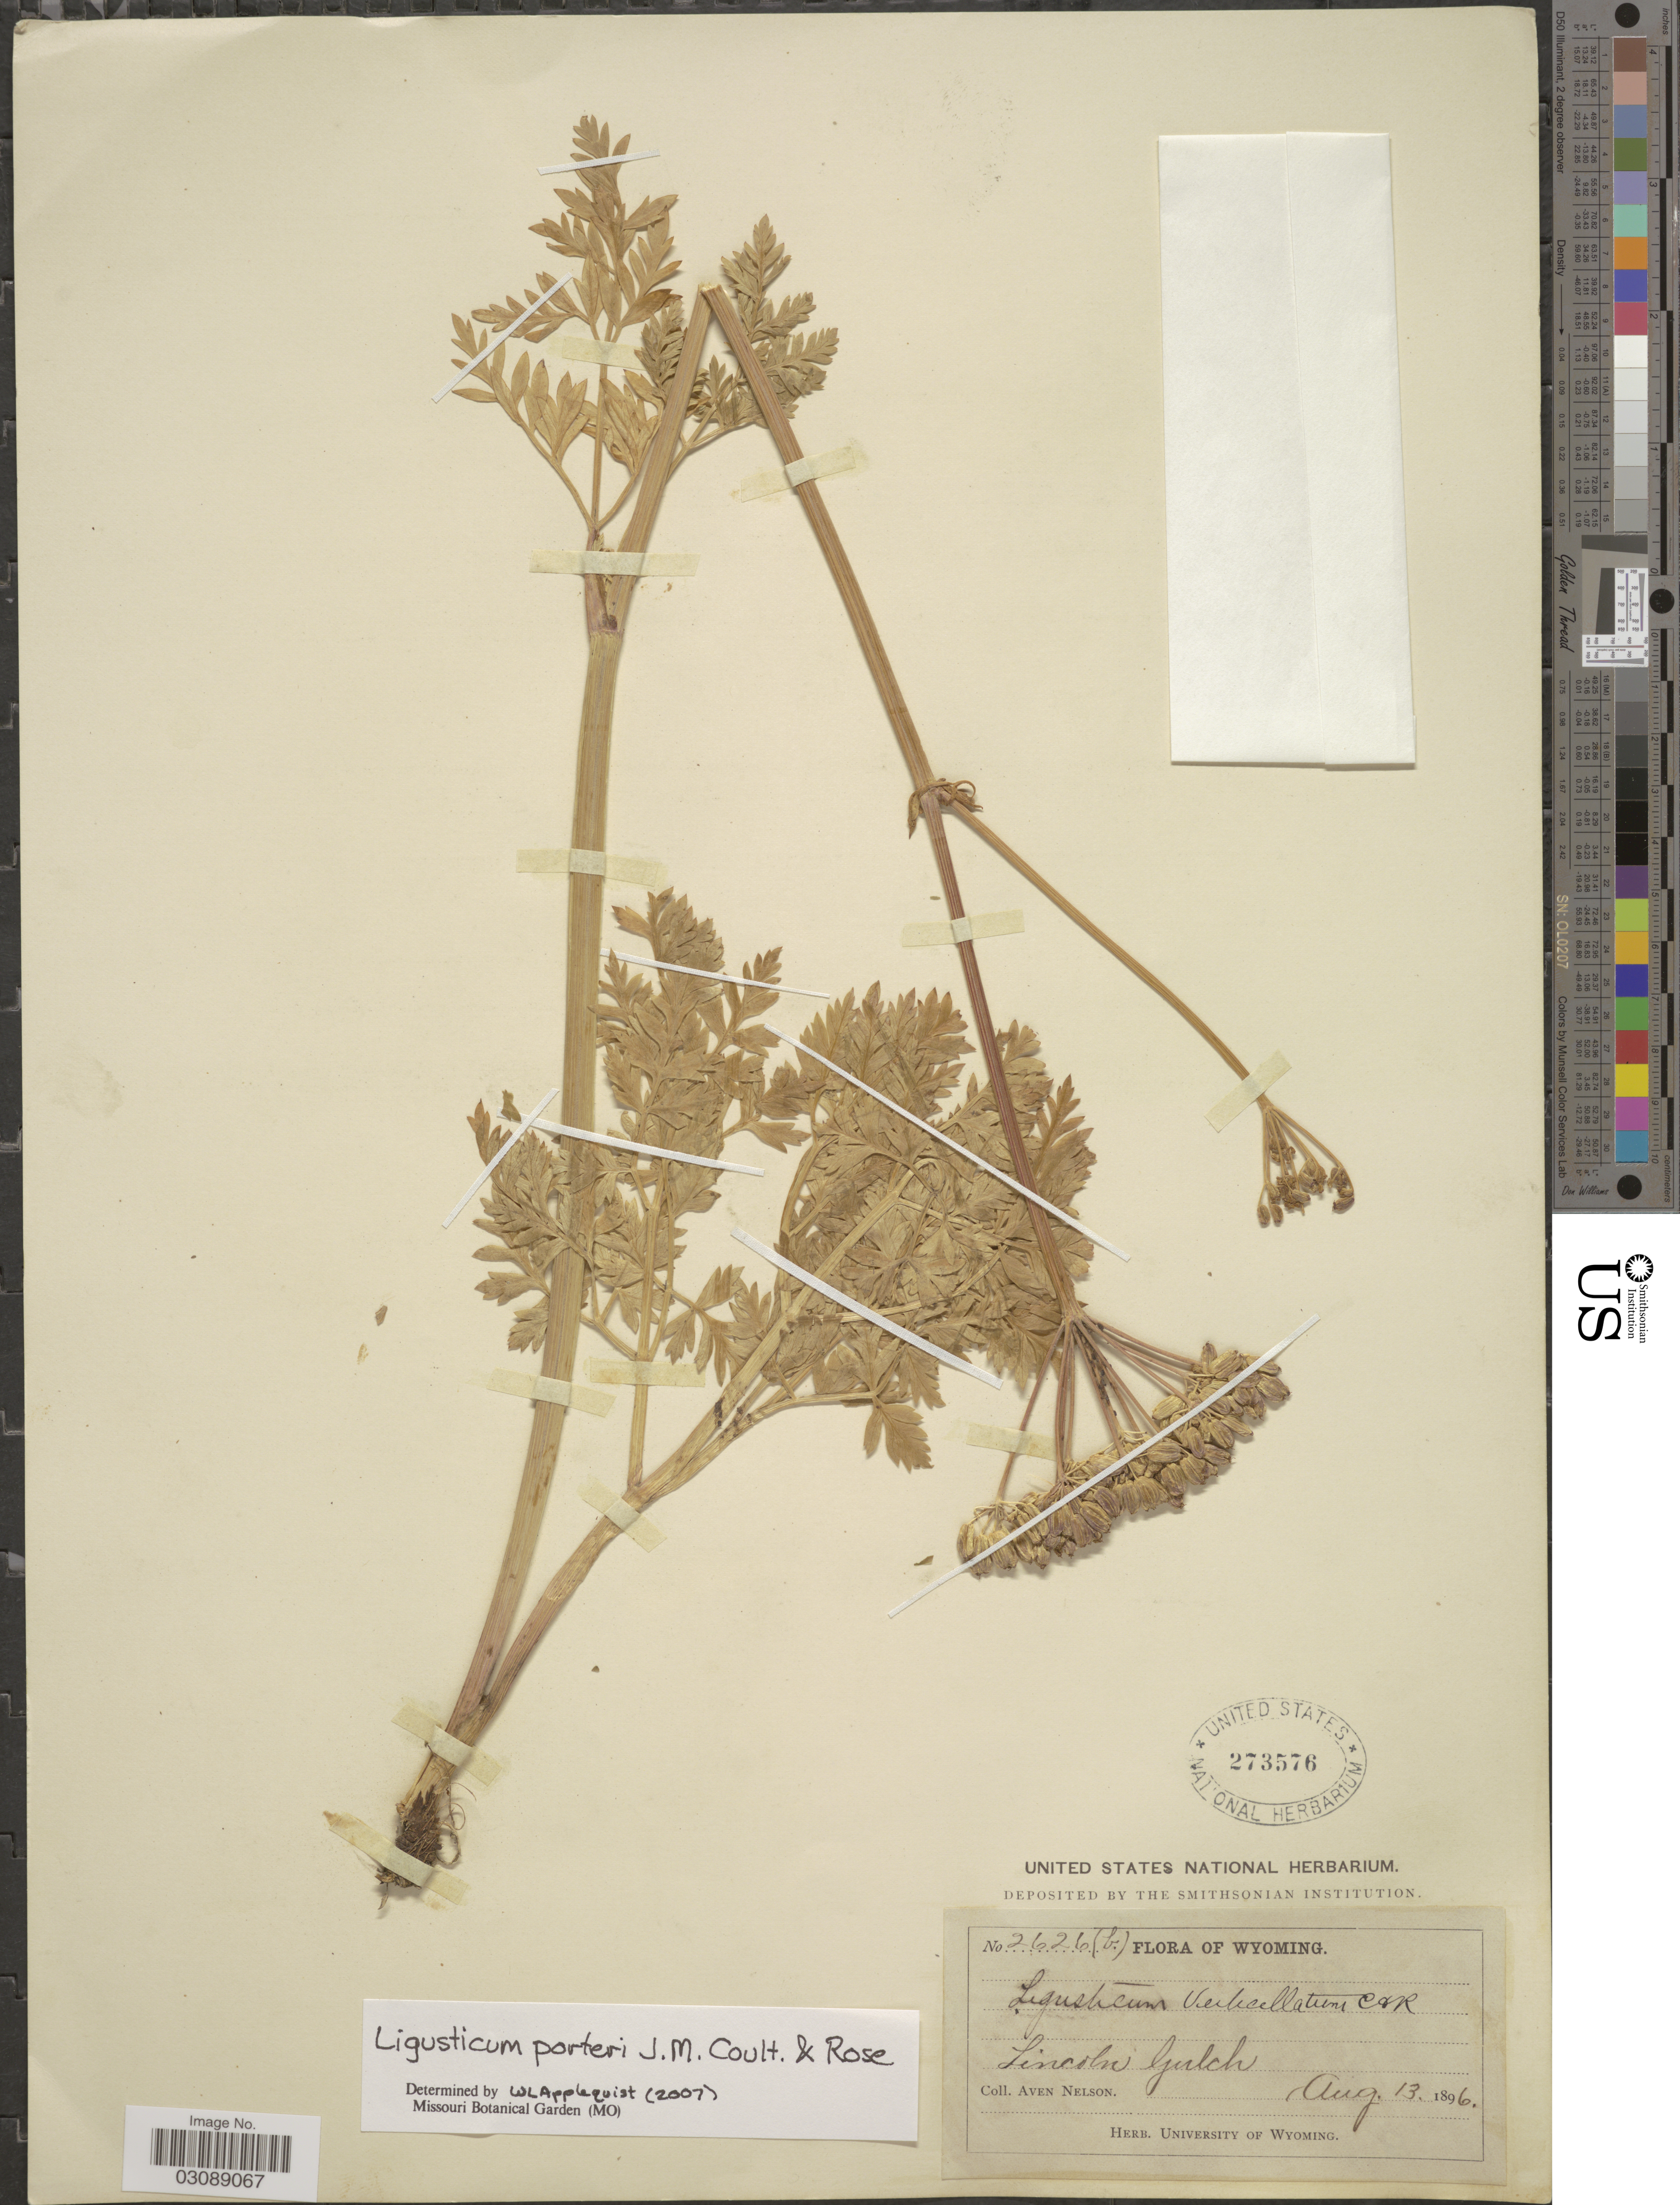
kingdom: Plantae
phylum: Tracheophyta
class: Magnoliopsida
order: Apiales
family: Apiaceae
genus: Ligusticum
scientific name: Ligusticum porteri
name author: J.M. Coult. & Rose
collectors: A. Nelson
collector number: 2626(b)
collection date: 1896-08-13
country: United States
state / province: Wyoming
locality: Lincoln Gulch.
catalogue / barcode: US 273576